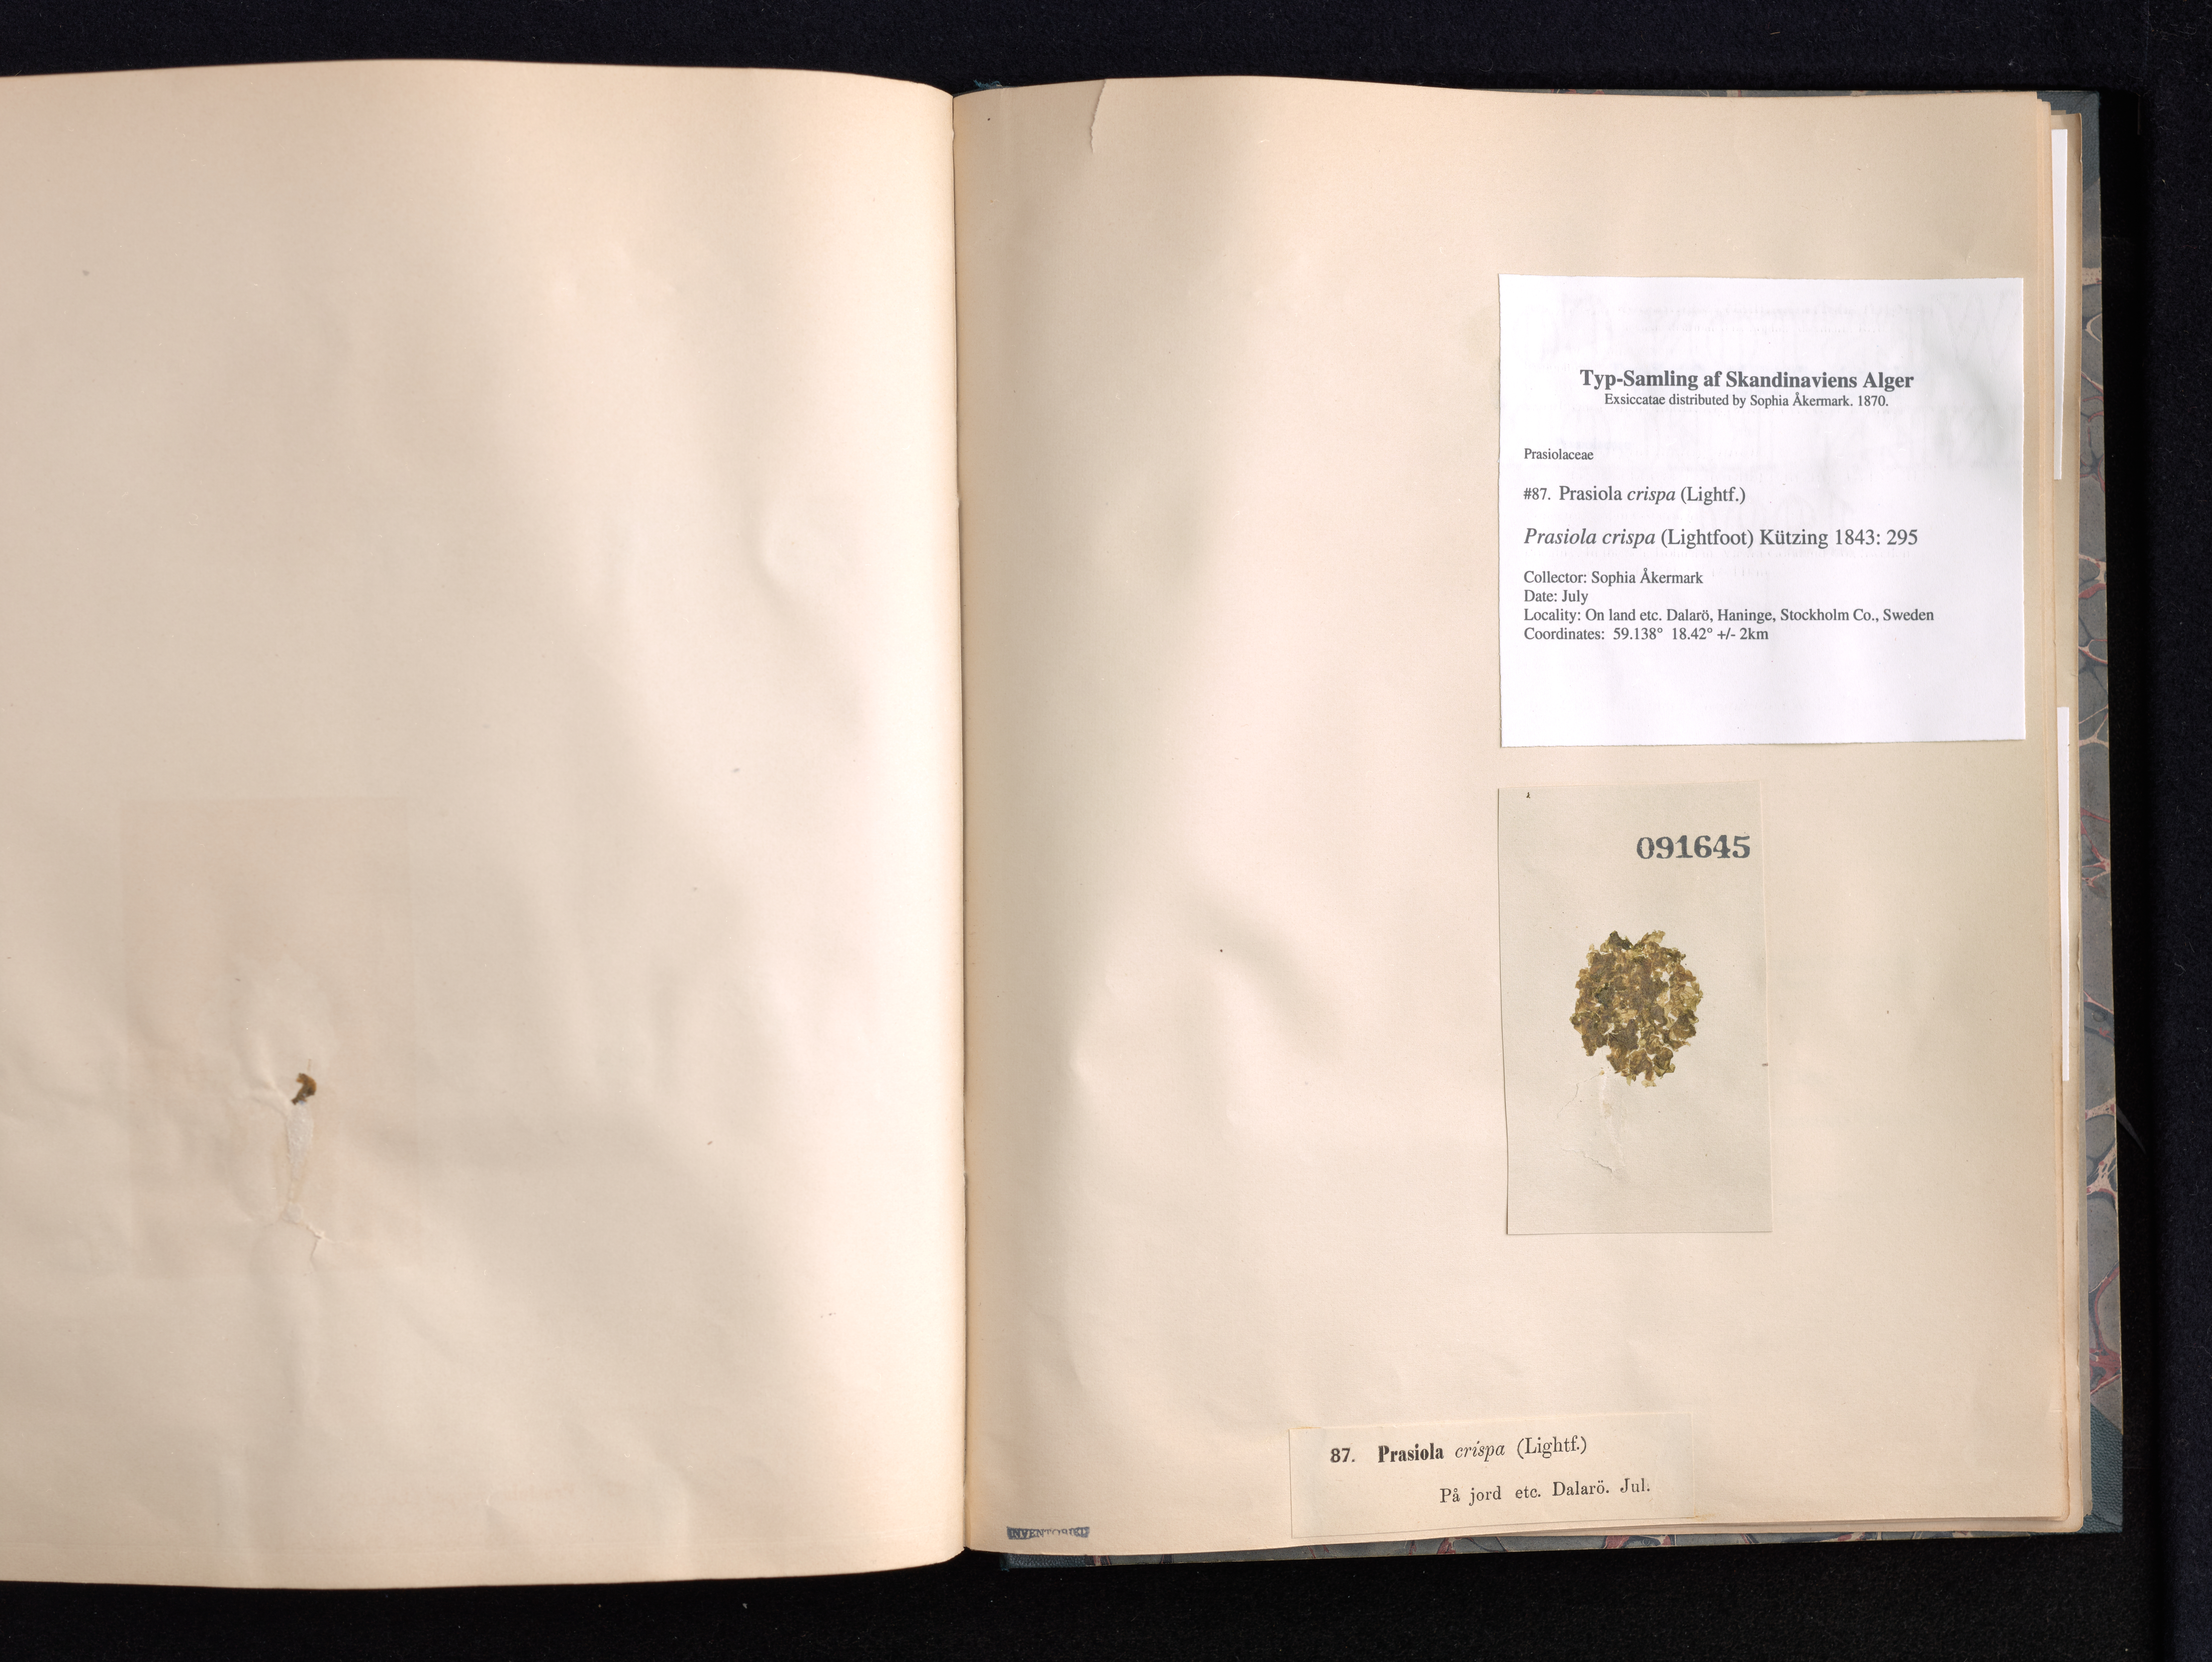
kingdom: Plantae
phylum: Chlorophyta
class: Trebouxiophyceae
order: Prasiolales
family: Prasiolaceae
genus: Prasiola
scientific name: Prasiola crispa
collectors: S. Akermark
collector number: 87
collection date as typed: Jul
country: Sweden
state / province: Stockholm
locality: Dalaro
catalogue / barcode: US 91645